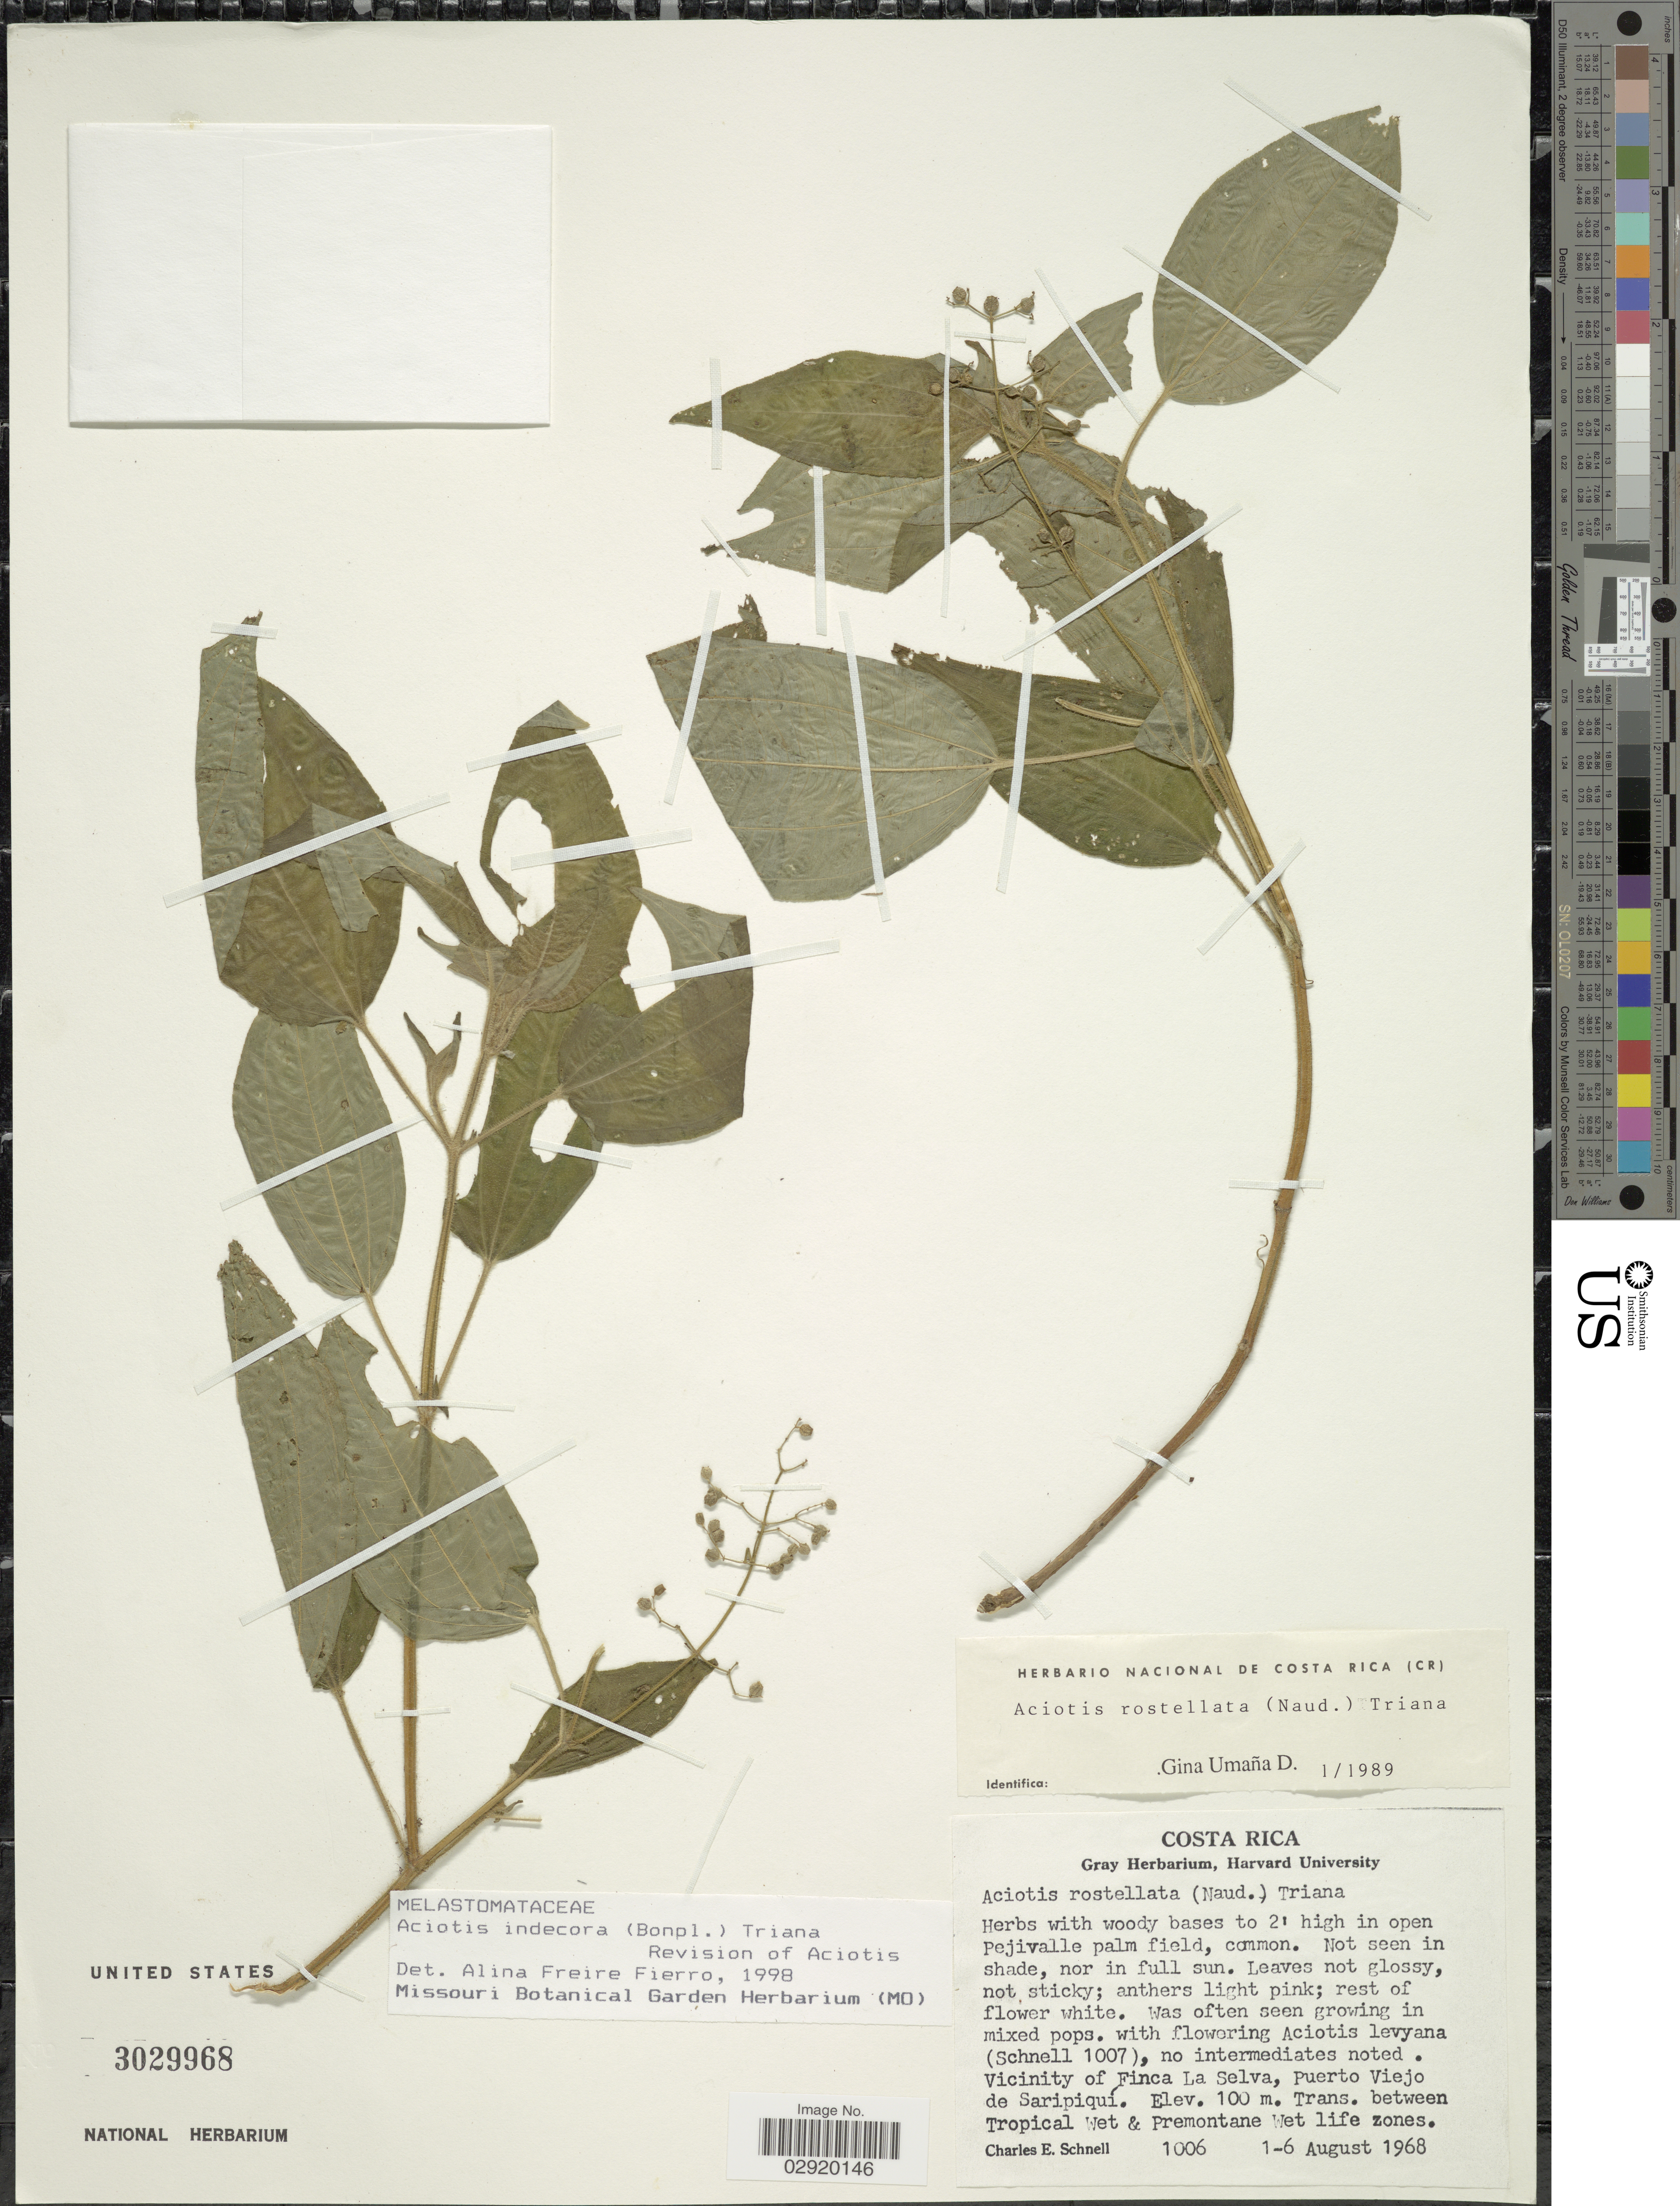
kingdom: Plantae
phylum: Tracheophyta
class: Magnoliopsida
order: Myrtales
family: Melastomataceae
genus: Aciotis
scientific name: Aciotis indecora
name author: (Bonpl.) Triana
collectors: C. Schnell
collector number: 1006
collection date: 1968-08-01/1968-08-06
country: Costa Rica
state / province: Heredia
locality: Vicinity of Finca La Selva, Puerto Viejo de Saripiquí. Trans. between Tropical Wet & Premontane Wet life zones.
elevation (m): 100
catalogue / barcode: US 3029968